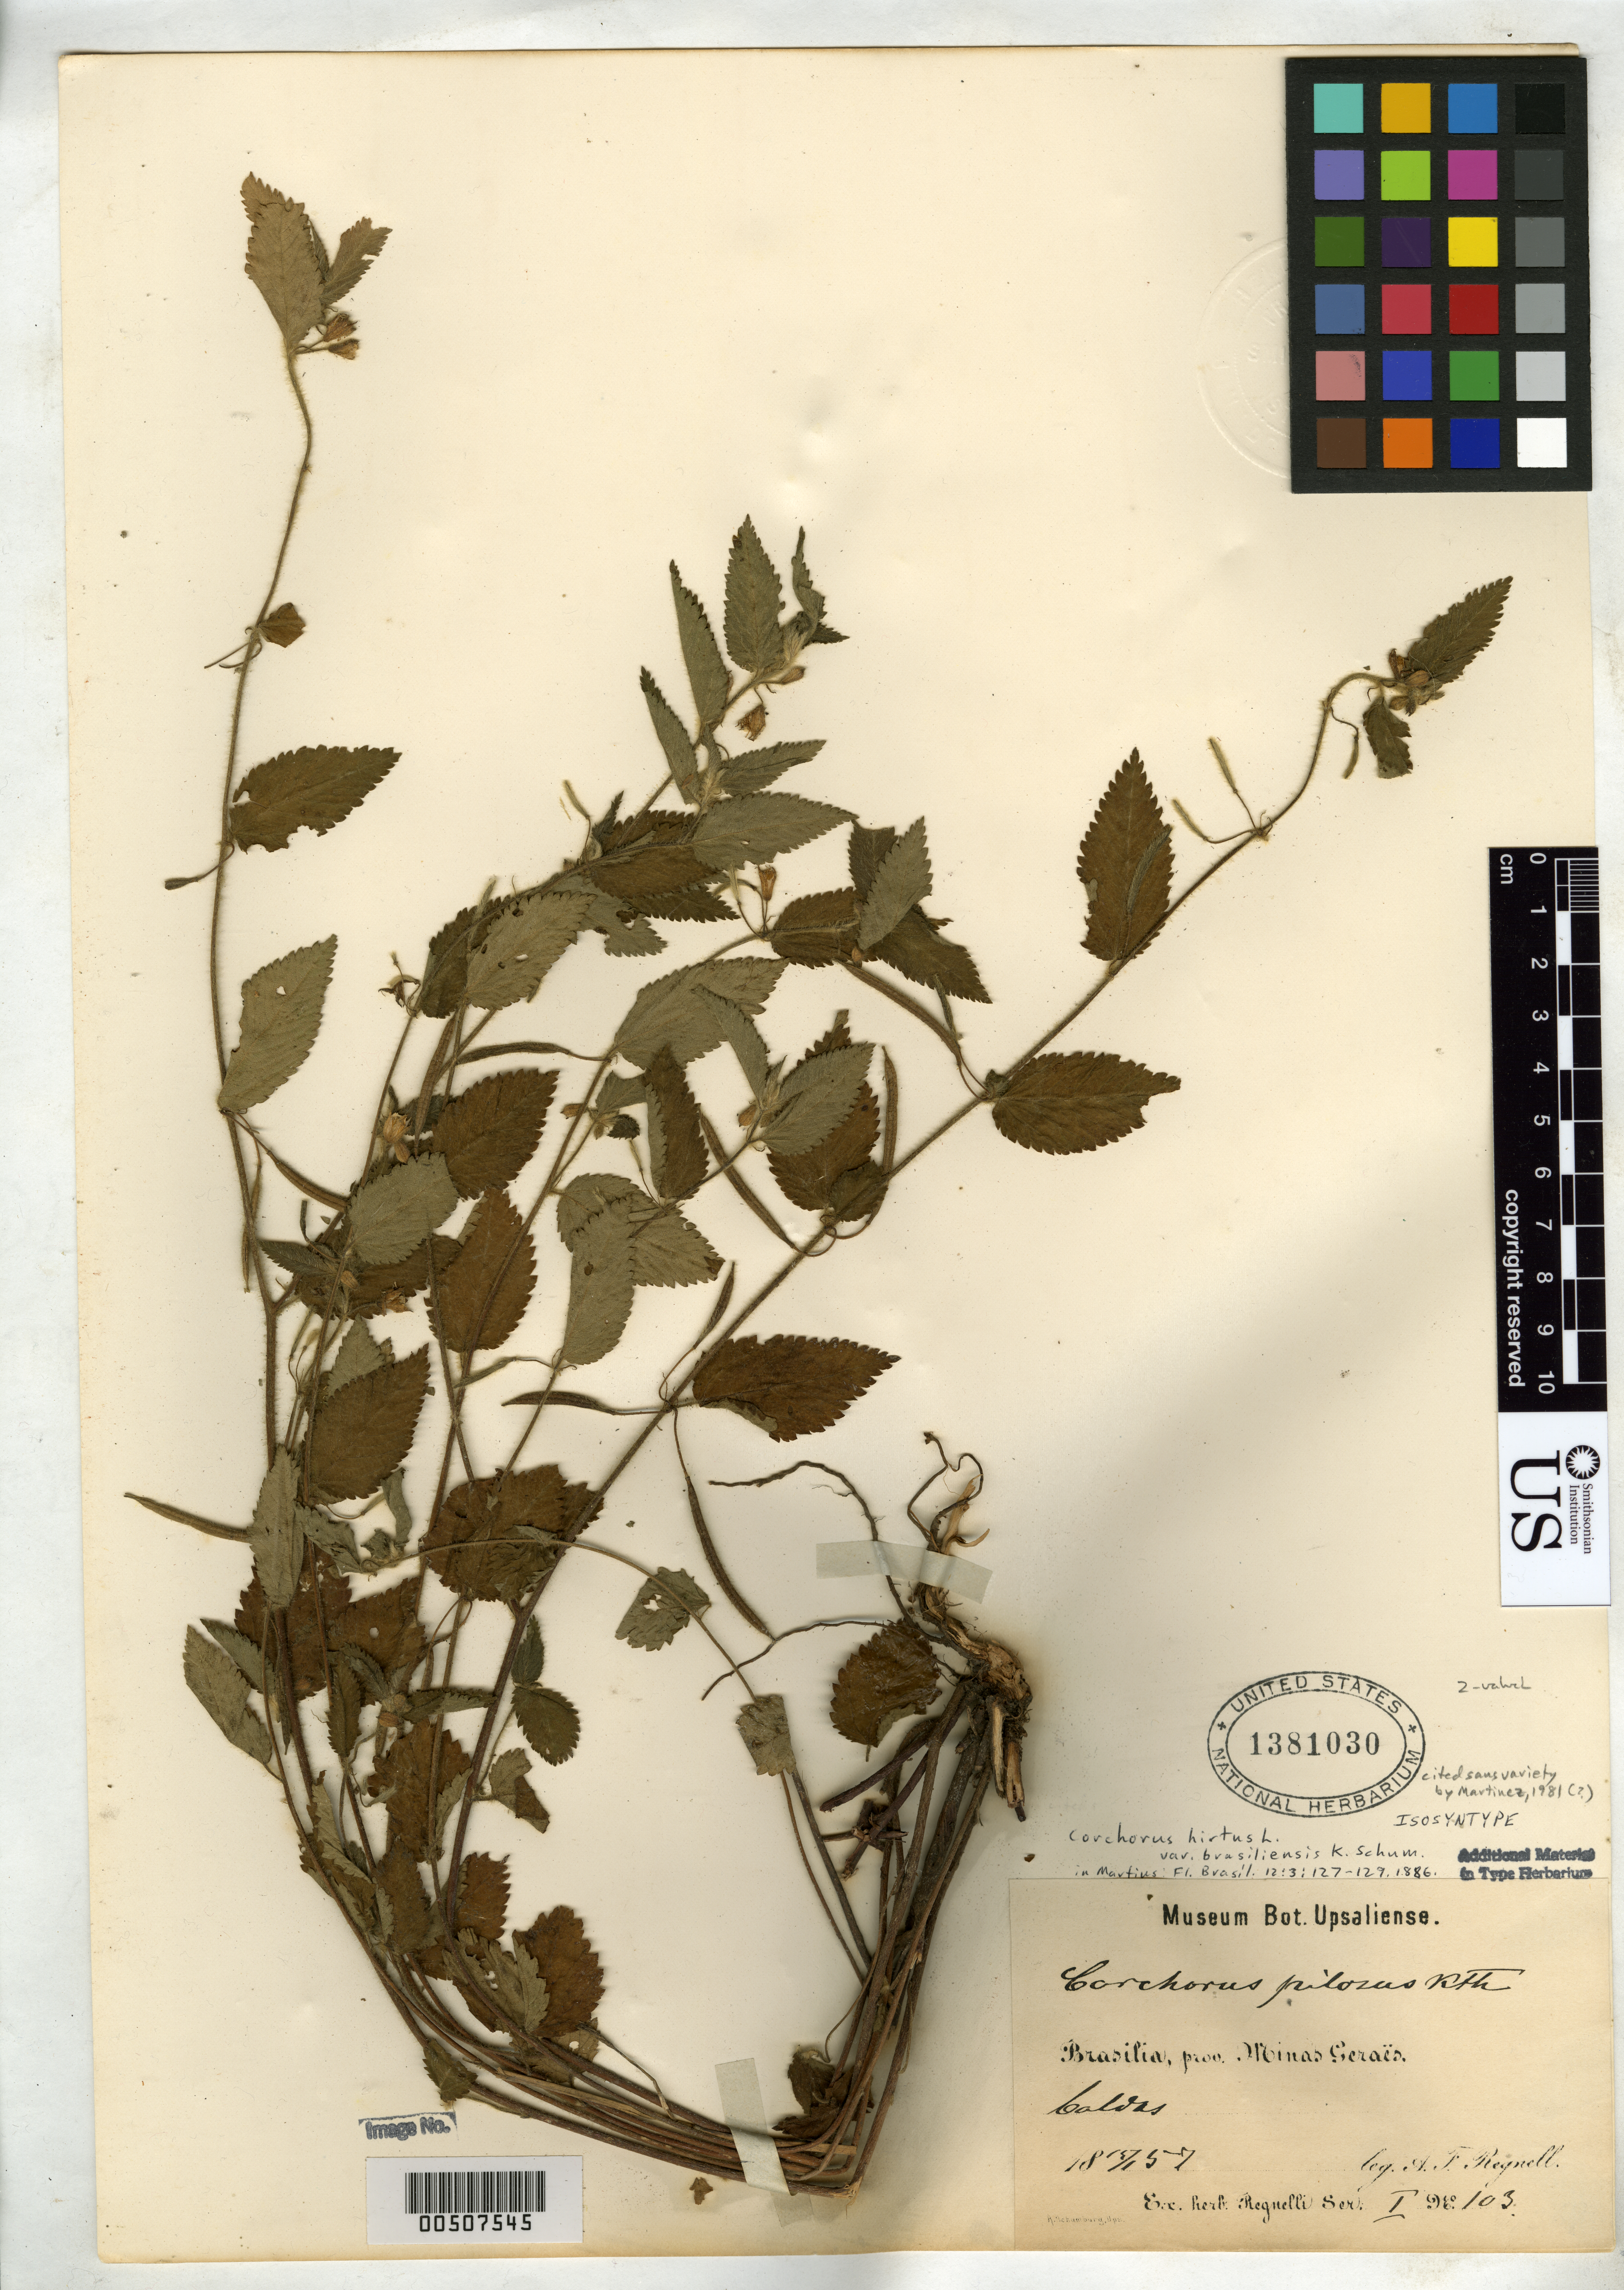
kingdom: Plantae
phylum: Tracheophyta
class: Magnoliopsida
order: Malvales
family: Malvaceae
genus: Corchorus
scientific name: Corchorus hirtus var. brasiliensis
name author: K. Schum. in Mart.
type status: Isosyntype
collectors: A. F. Regnell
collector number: Ser. I, 103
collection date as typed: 15 Jan 1857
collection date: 1857-01-15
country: Brazil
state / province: Minas Gerais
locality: Caldas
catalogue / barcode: US 1381030